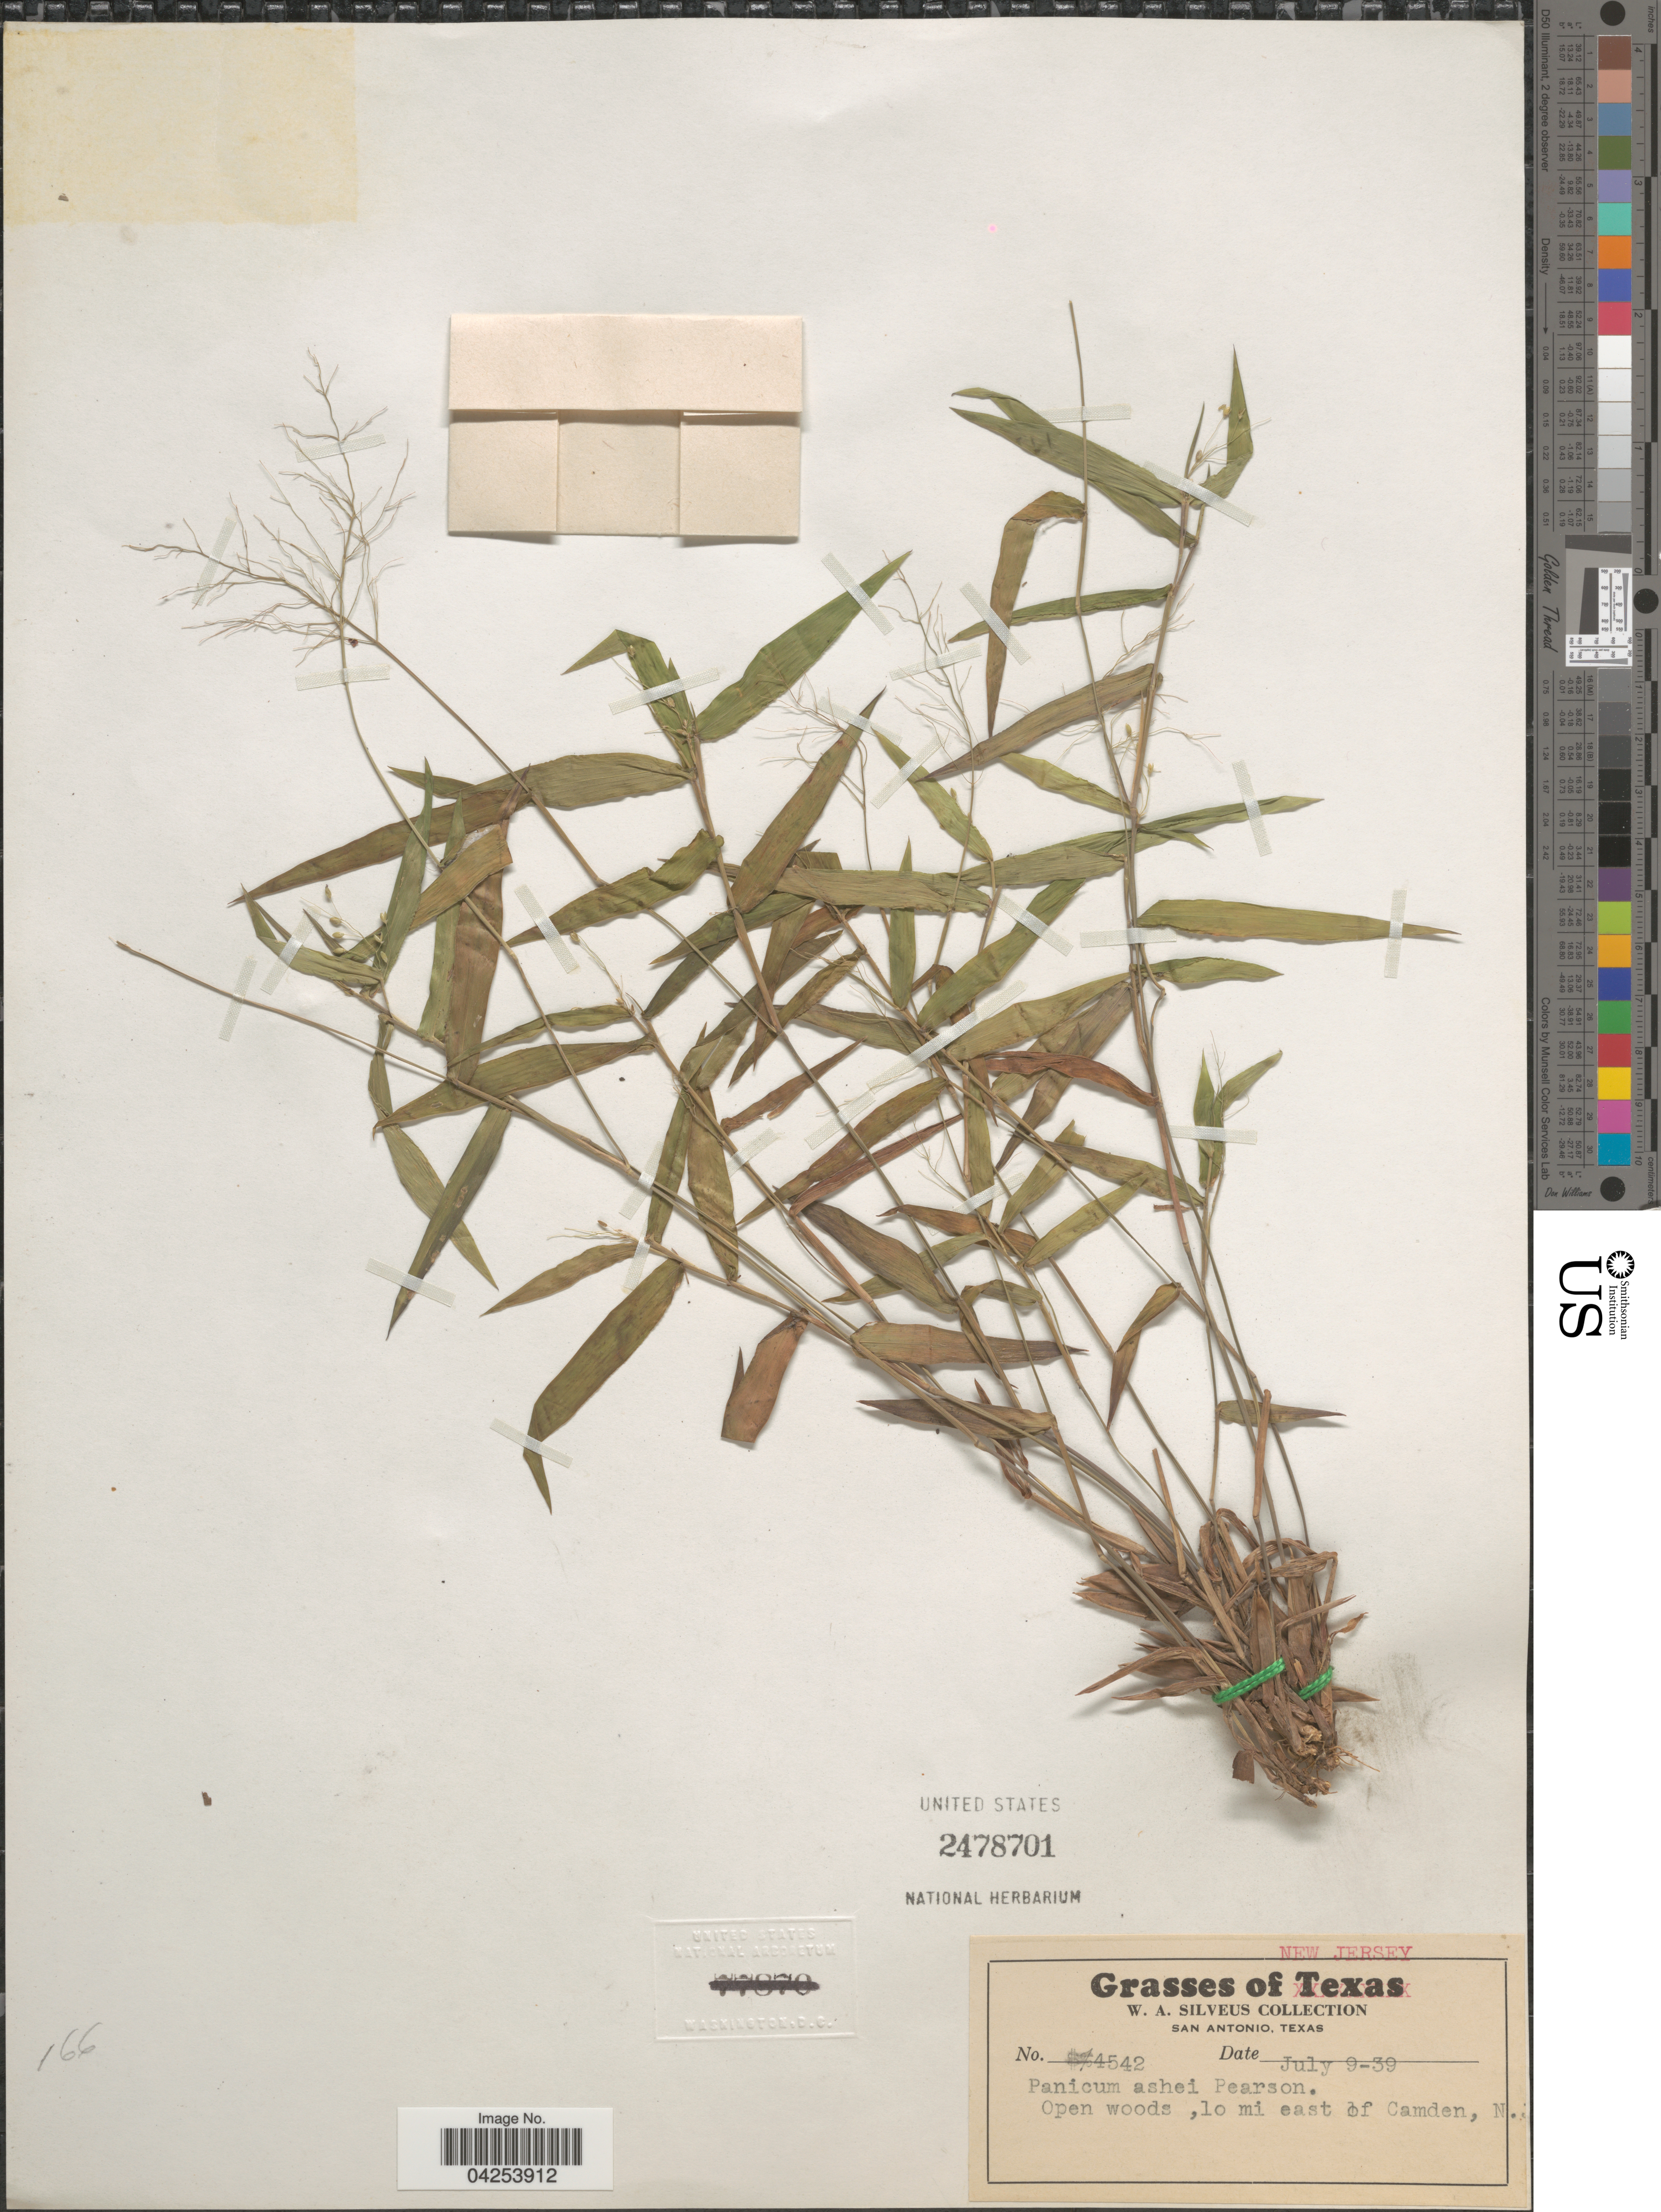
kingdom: Plantae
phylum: Tracheophyta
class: Liliopsida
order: Poales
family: Poaceae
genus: Dichanthelium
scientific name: Dichanthelium commutatum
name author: (Schult.) Gould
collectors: W. Silveus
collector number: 4542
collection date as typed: Transcribed d/m/y: 9/7/39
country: United States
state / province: New Jersey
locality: Open woods, 10 mi east of Camden.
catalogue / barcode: US 2478701